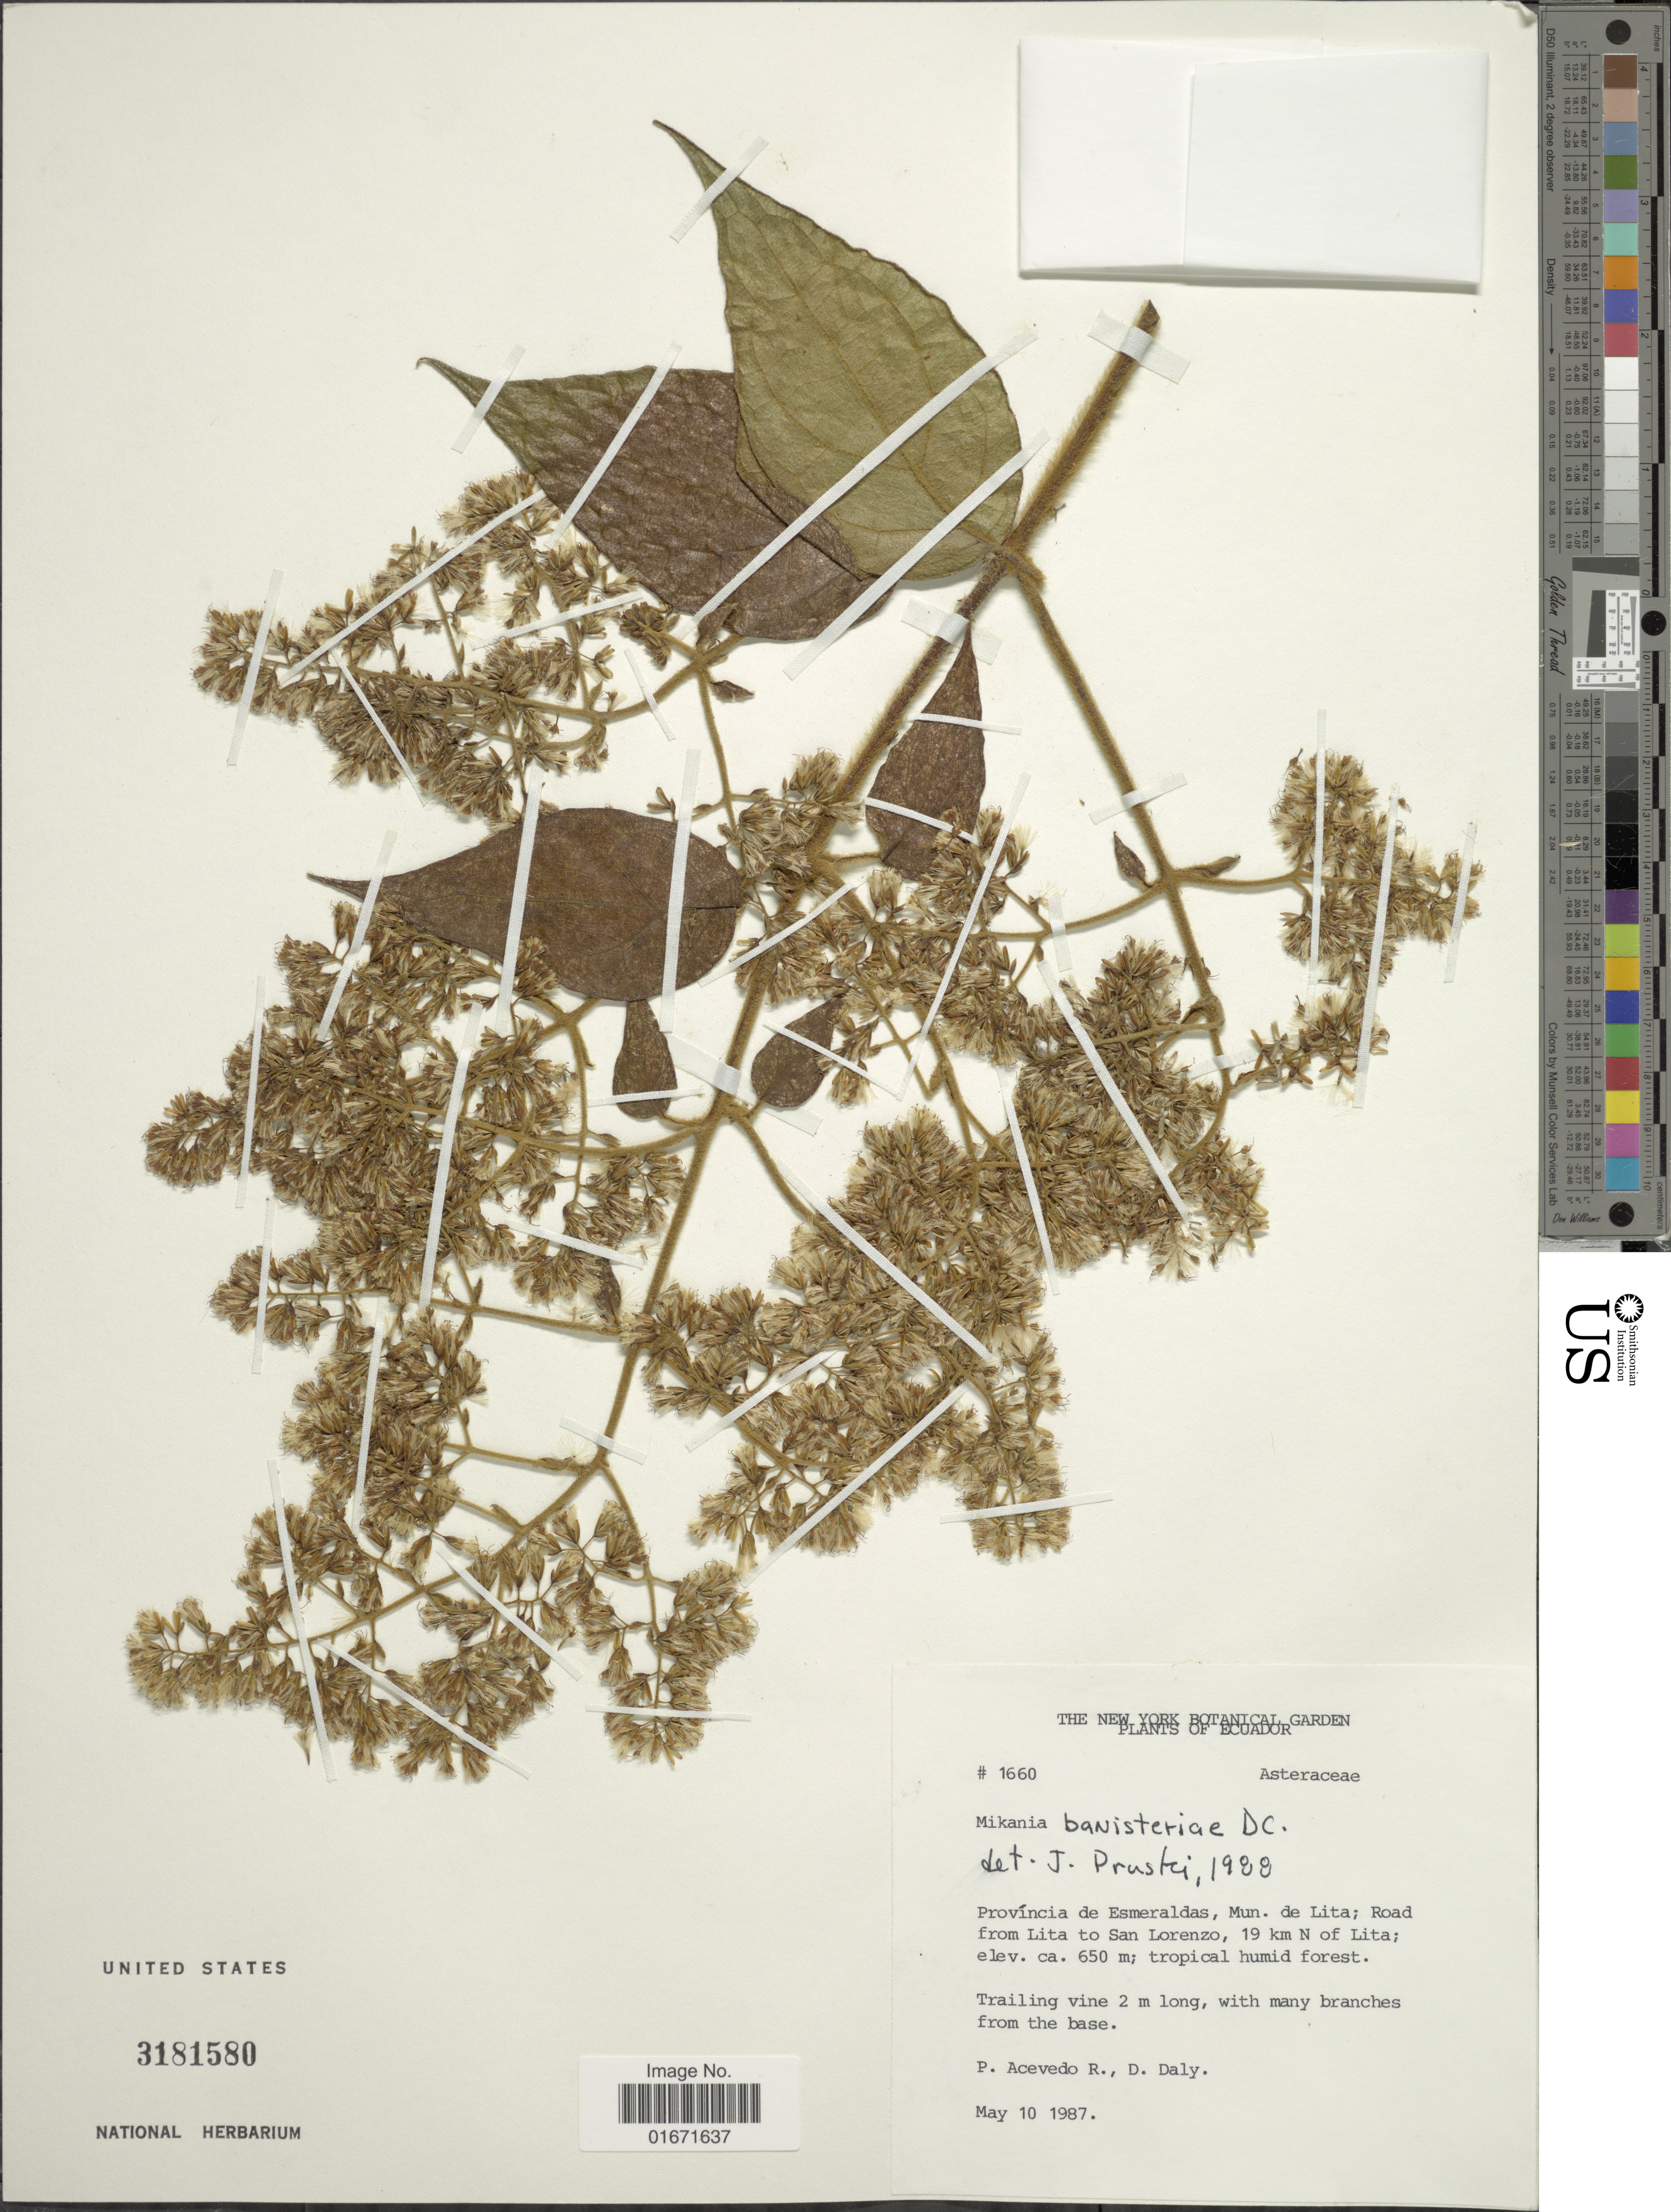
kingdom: Plantae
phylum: Tracheophyta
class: Magnoliopsida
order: Asterales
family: Asteraceae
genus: Mikania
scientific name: Mikania banisteriae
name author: DC.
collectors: P. Acevedo-Rodr. & D. C. Daly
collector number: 1660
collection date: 1987-05-10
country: Ecuador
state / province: Esmeraldas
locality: Província de Esmeraldas, Mun. de Lita; Road from Lita to San Lorenzo, 19 km N of Lita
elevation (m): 650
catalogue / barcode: US 3181580